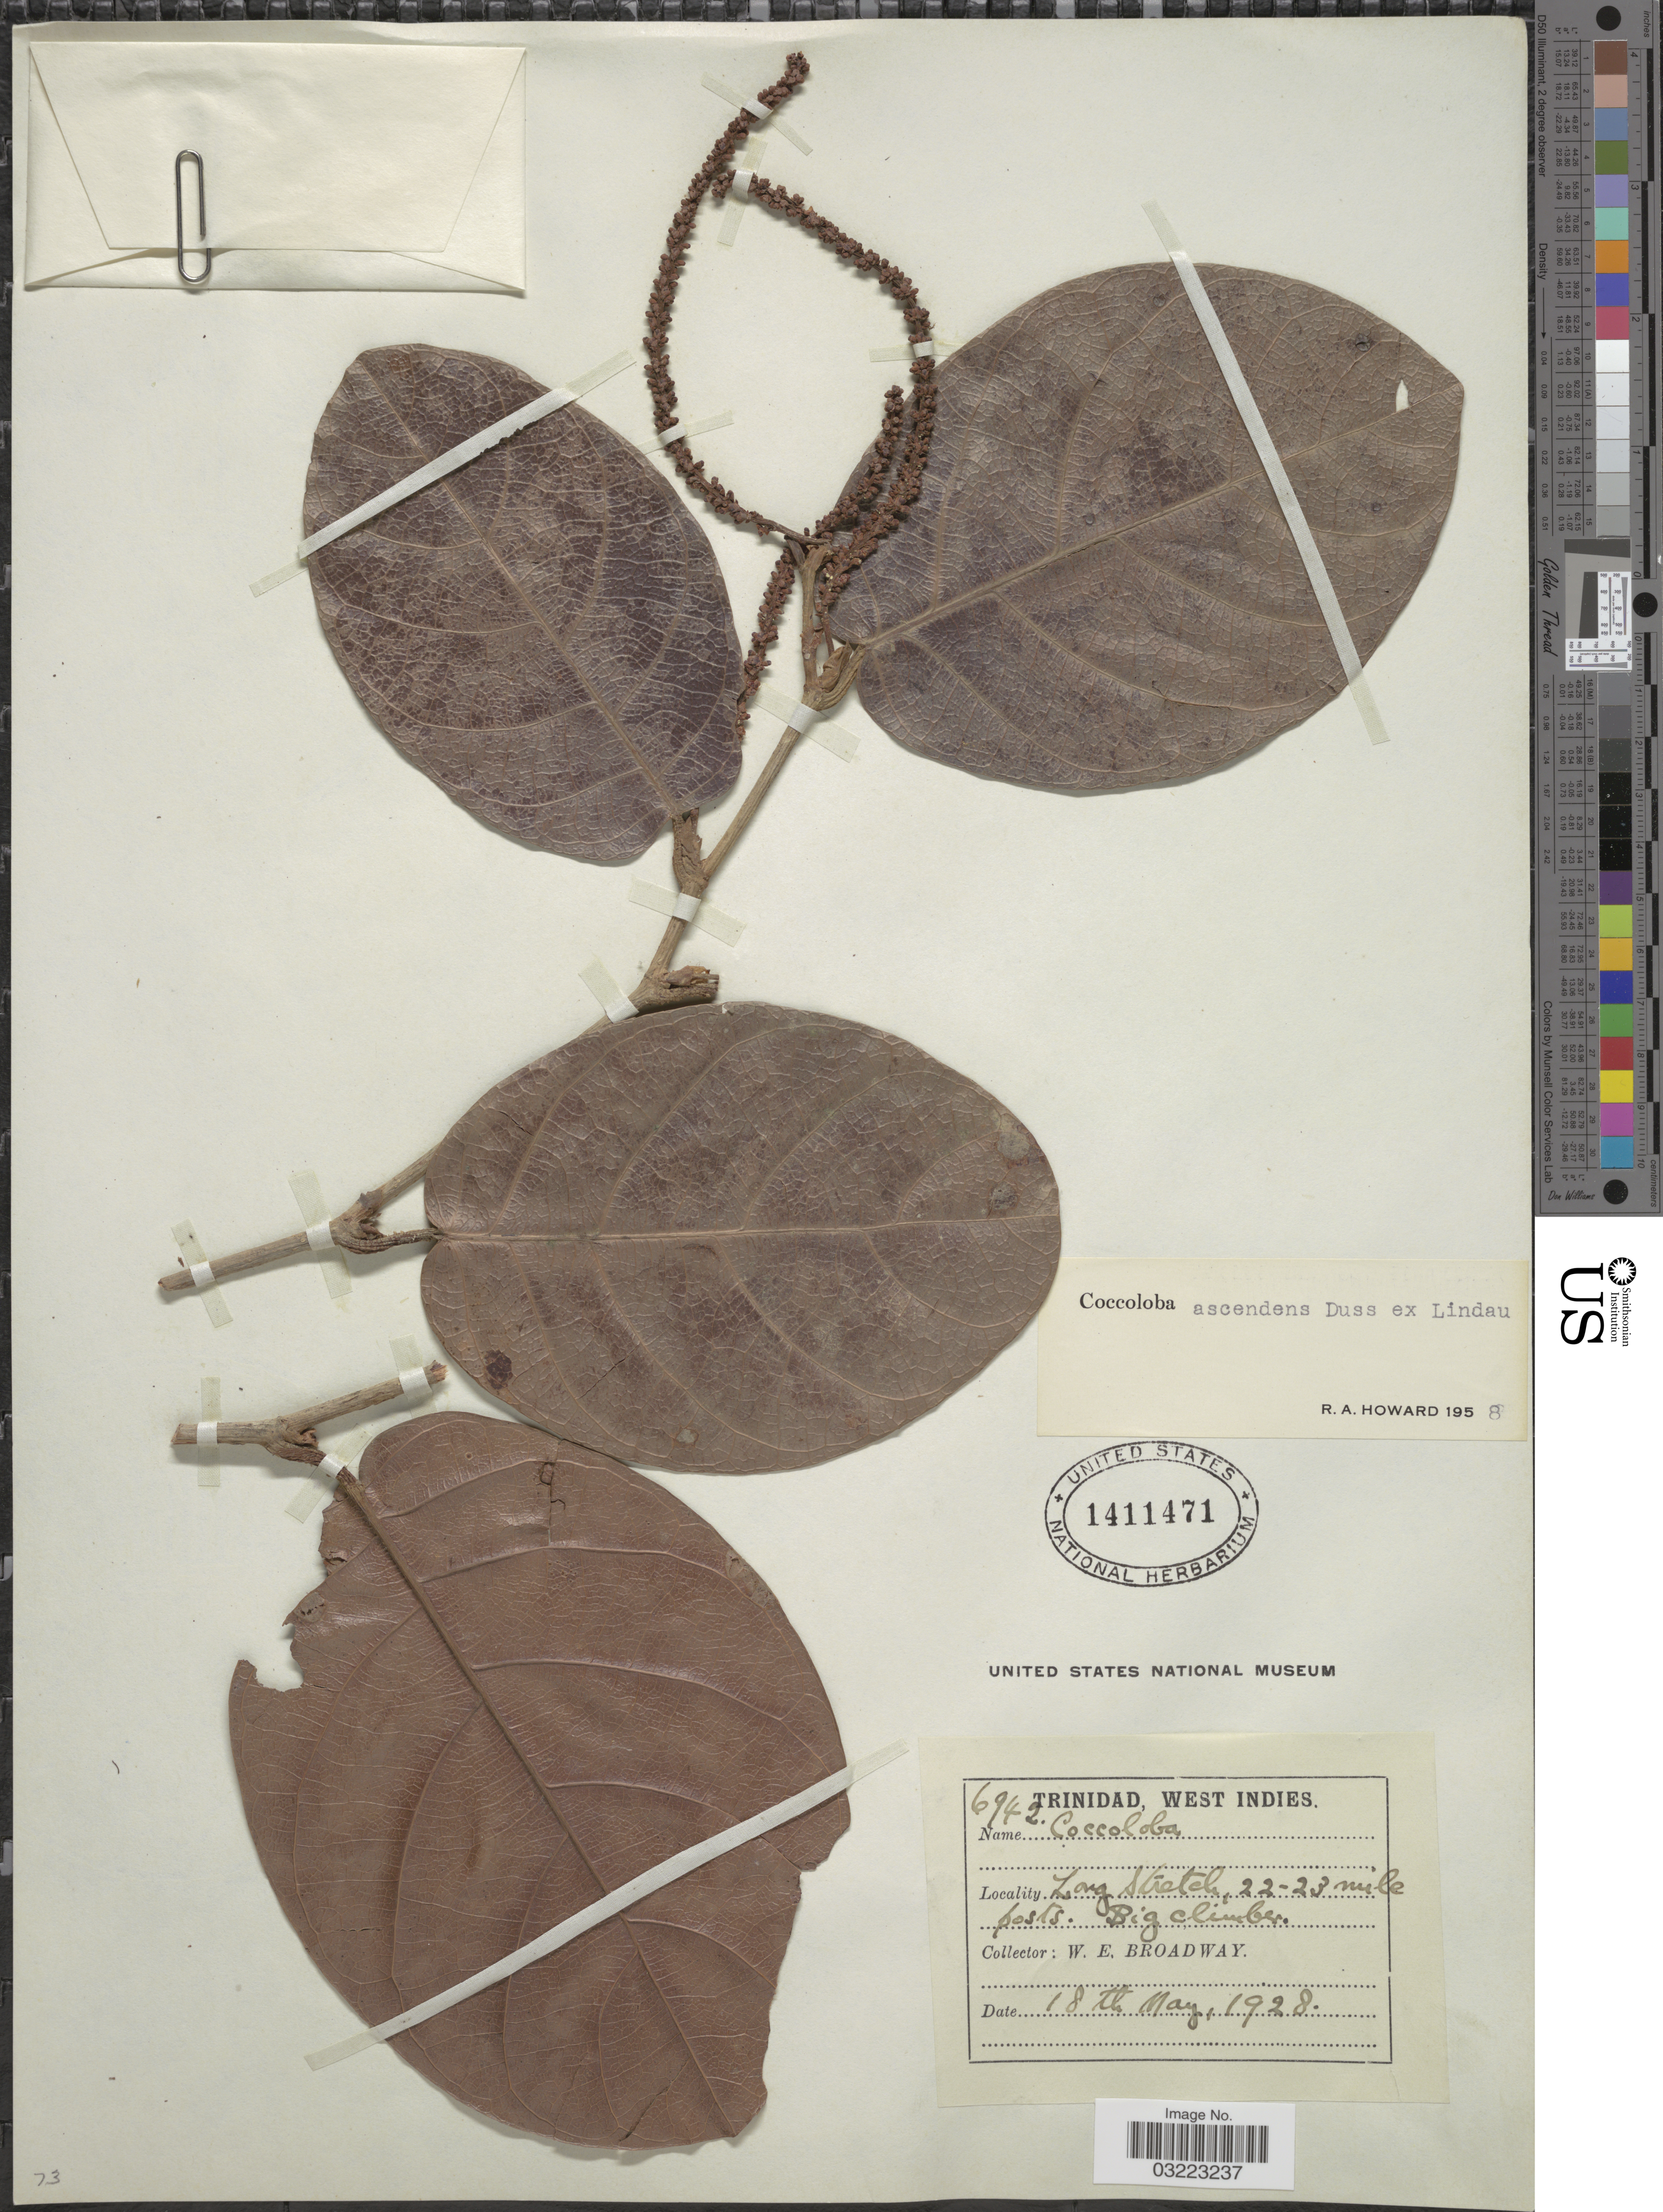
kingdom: Plantae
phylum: Tracheophyta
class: Magnoliopsida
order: Caryophyllales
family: Polygonaceae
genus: Coccoloba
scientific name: Coccoloba ascendens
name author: Duss ex Lindau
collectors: W. E. Broadway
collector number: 6942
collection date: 1928-05-18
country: Trinidad and Tobago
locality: Trinidad, Long Stretch, 22-23 mile posts. Big climber.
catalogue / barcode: US 1411471